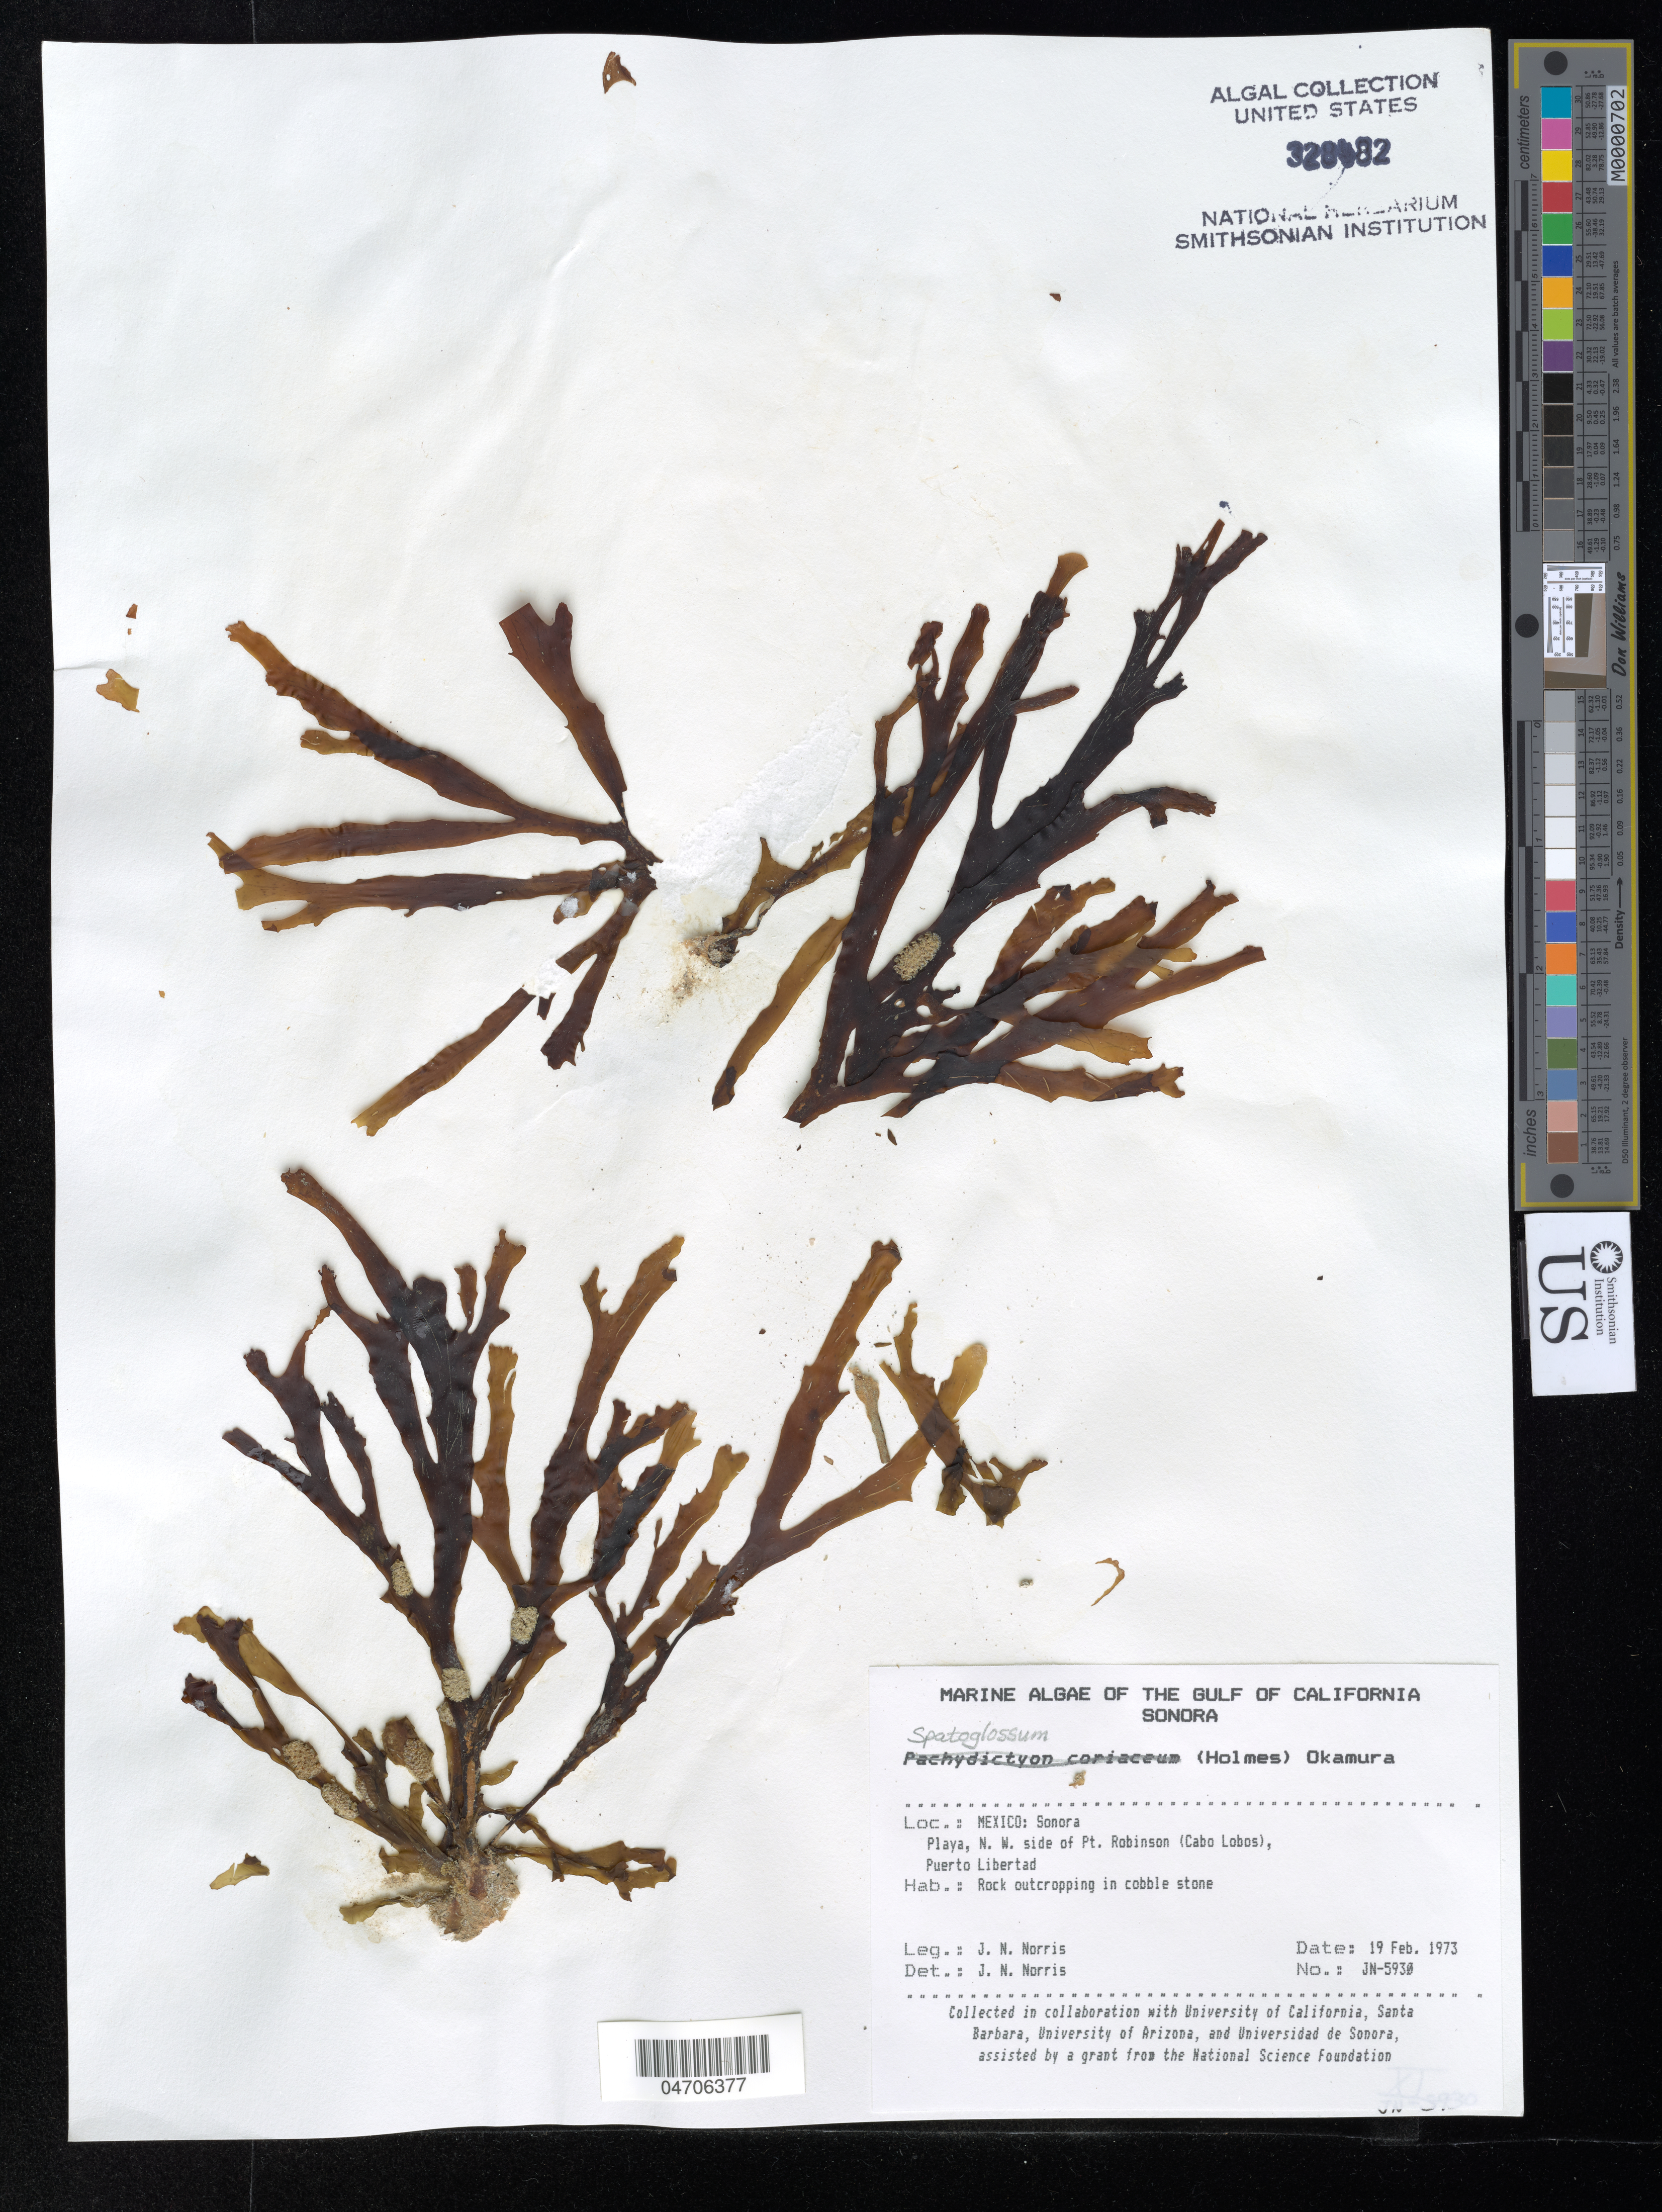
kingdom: Chromista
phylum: Ochrophyta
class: Phaeophyceae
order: Dictyotales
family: Dictyotaceae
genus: Spatoglossum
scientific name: Spatoglossum sp.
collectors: J. Norris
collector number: JN-5930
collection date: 1973-02-19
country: Mexico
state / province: Sonora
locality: The Gulf of California. Playa, N. W. side of Pt. Robinson (Cabo Lobos), Puerto Libertad.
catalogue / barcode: US 328482